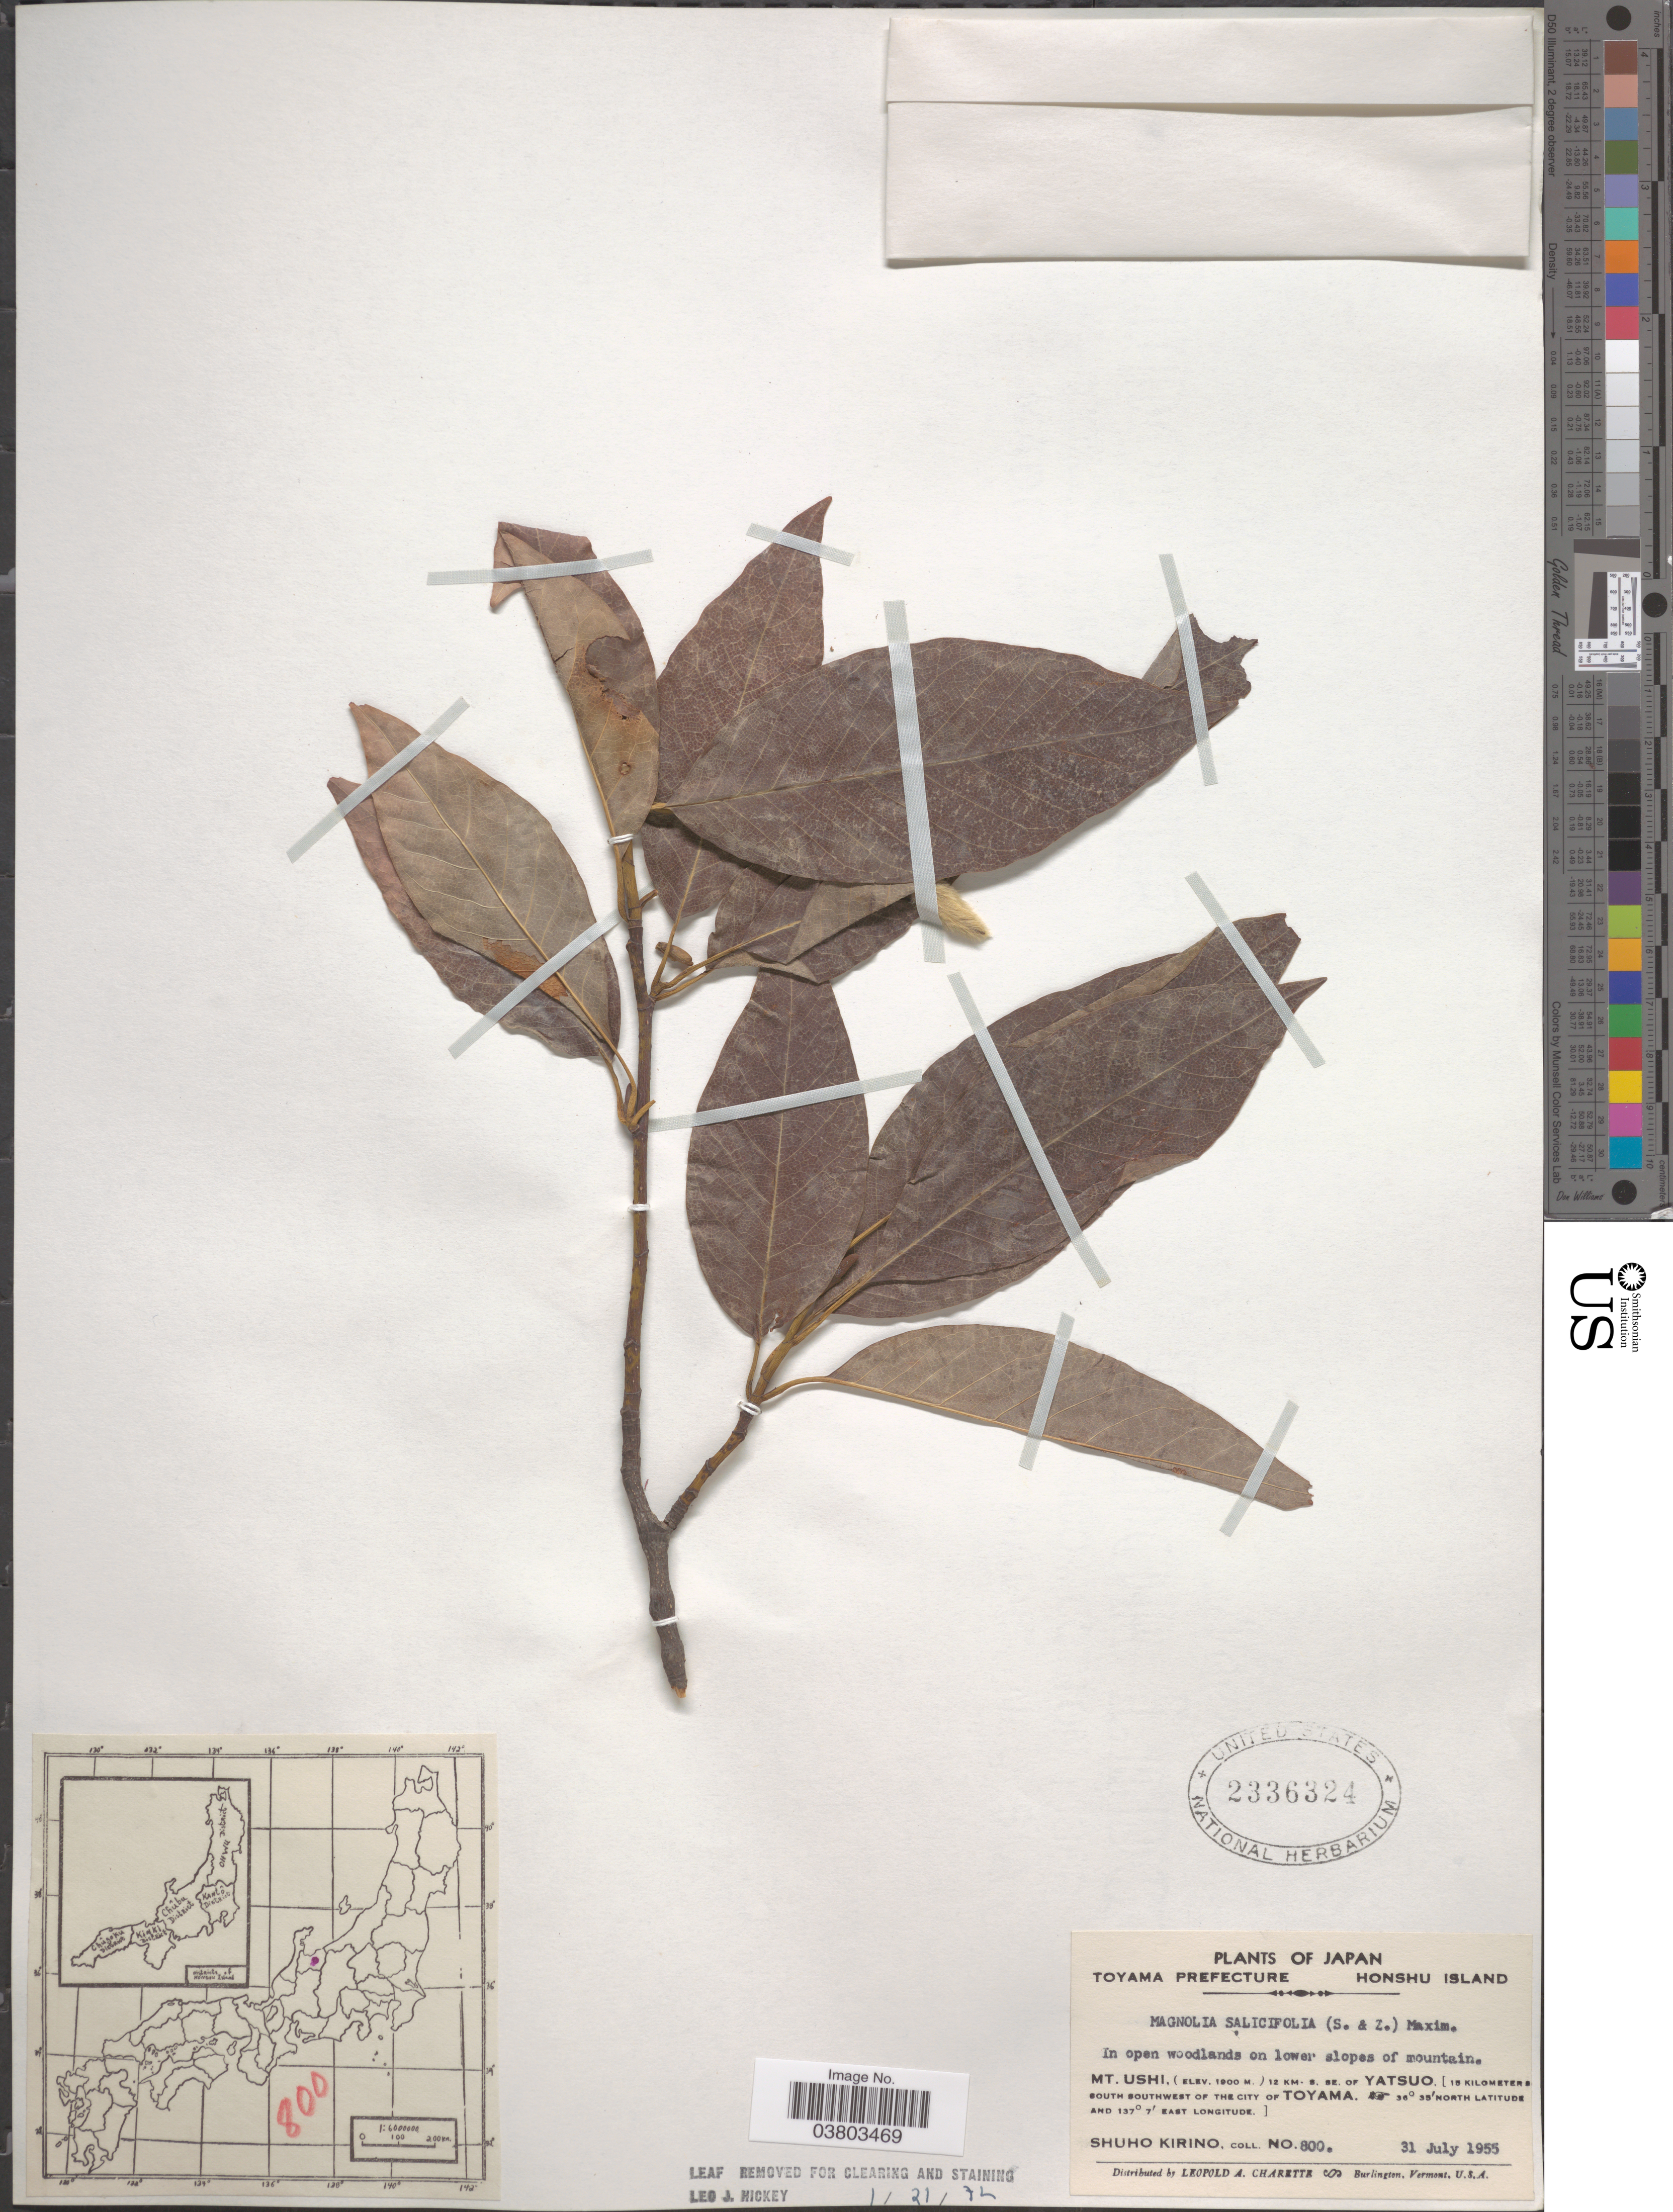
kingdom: Plantae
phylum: Tracheophyta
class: Magnoliopsida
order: Magnoliales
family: Magnoliaceae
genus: Magnolia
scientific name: Magnolia salicifolia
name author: Maxim.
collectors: S. Kirino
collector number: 800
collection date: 1955-07-31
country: Japan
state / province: Toyama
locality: Toyama Prefecture, Honshu Island. On lower slopes of mountain. Mt. Ushi, 12 km. S. SE. of Yatsuo. [15 kilometers south southwest of the City of Toyama].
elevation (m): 1900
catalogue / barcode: US 2336324